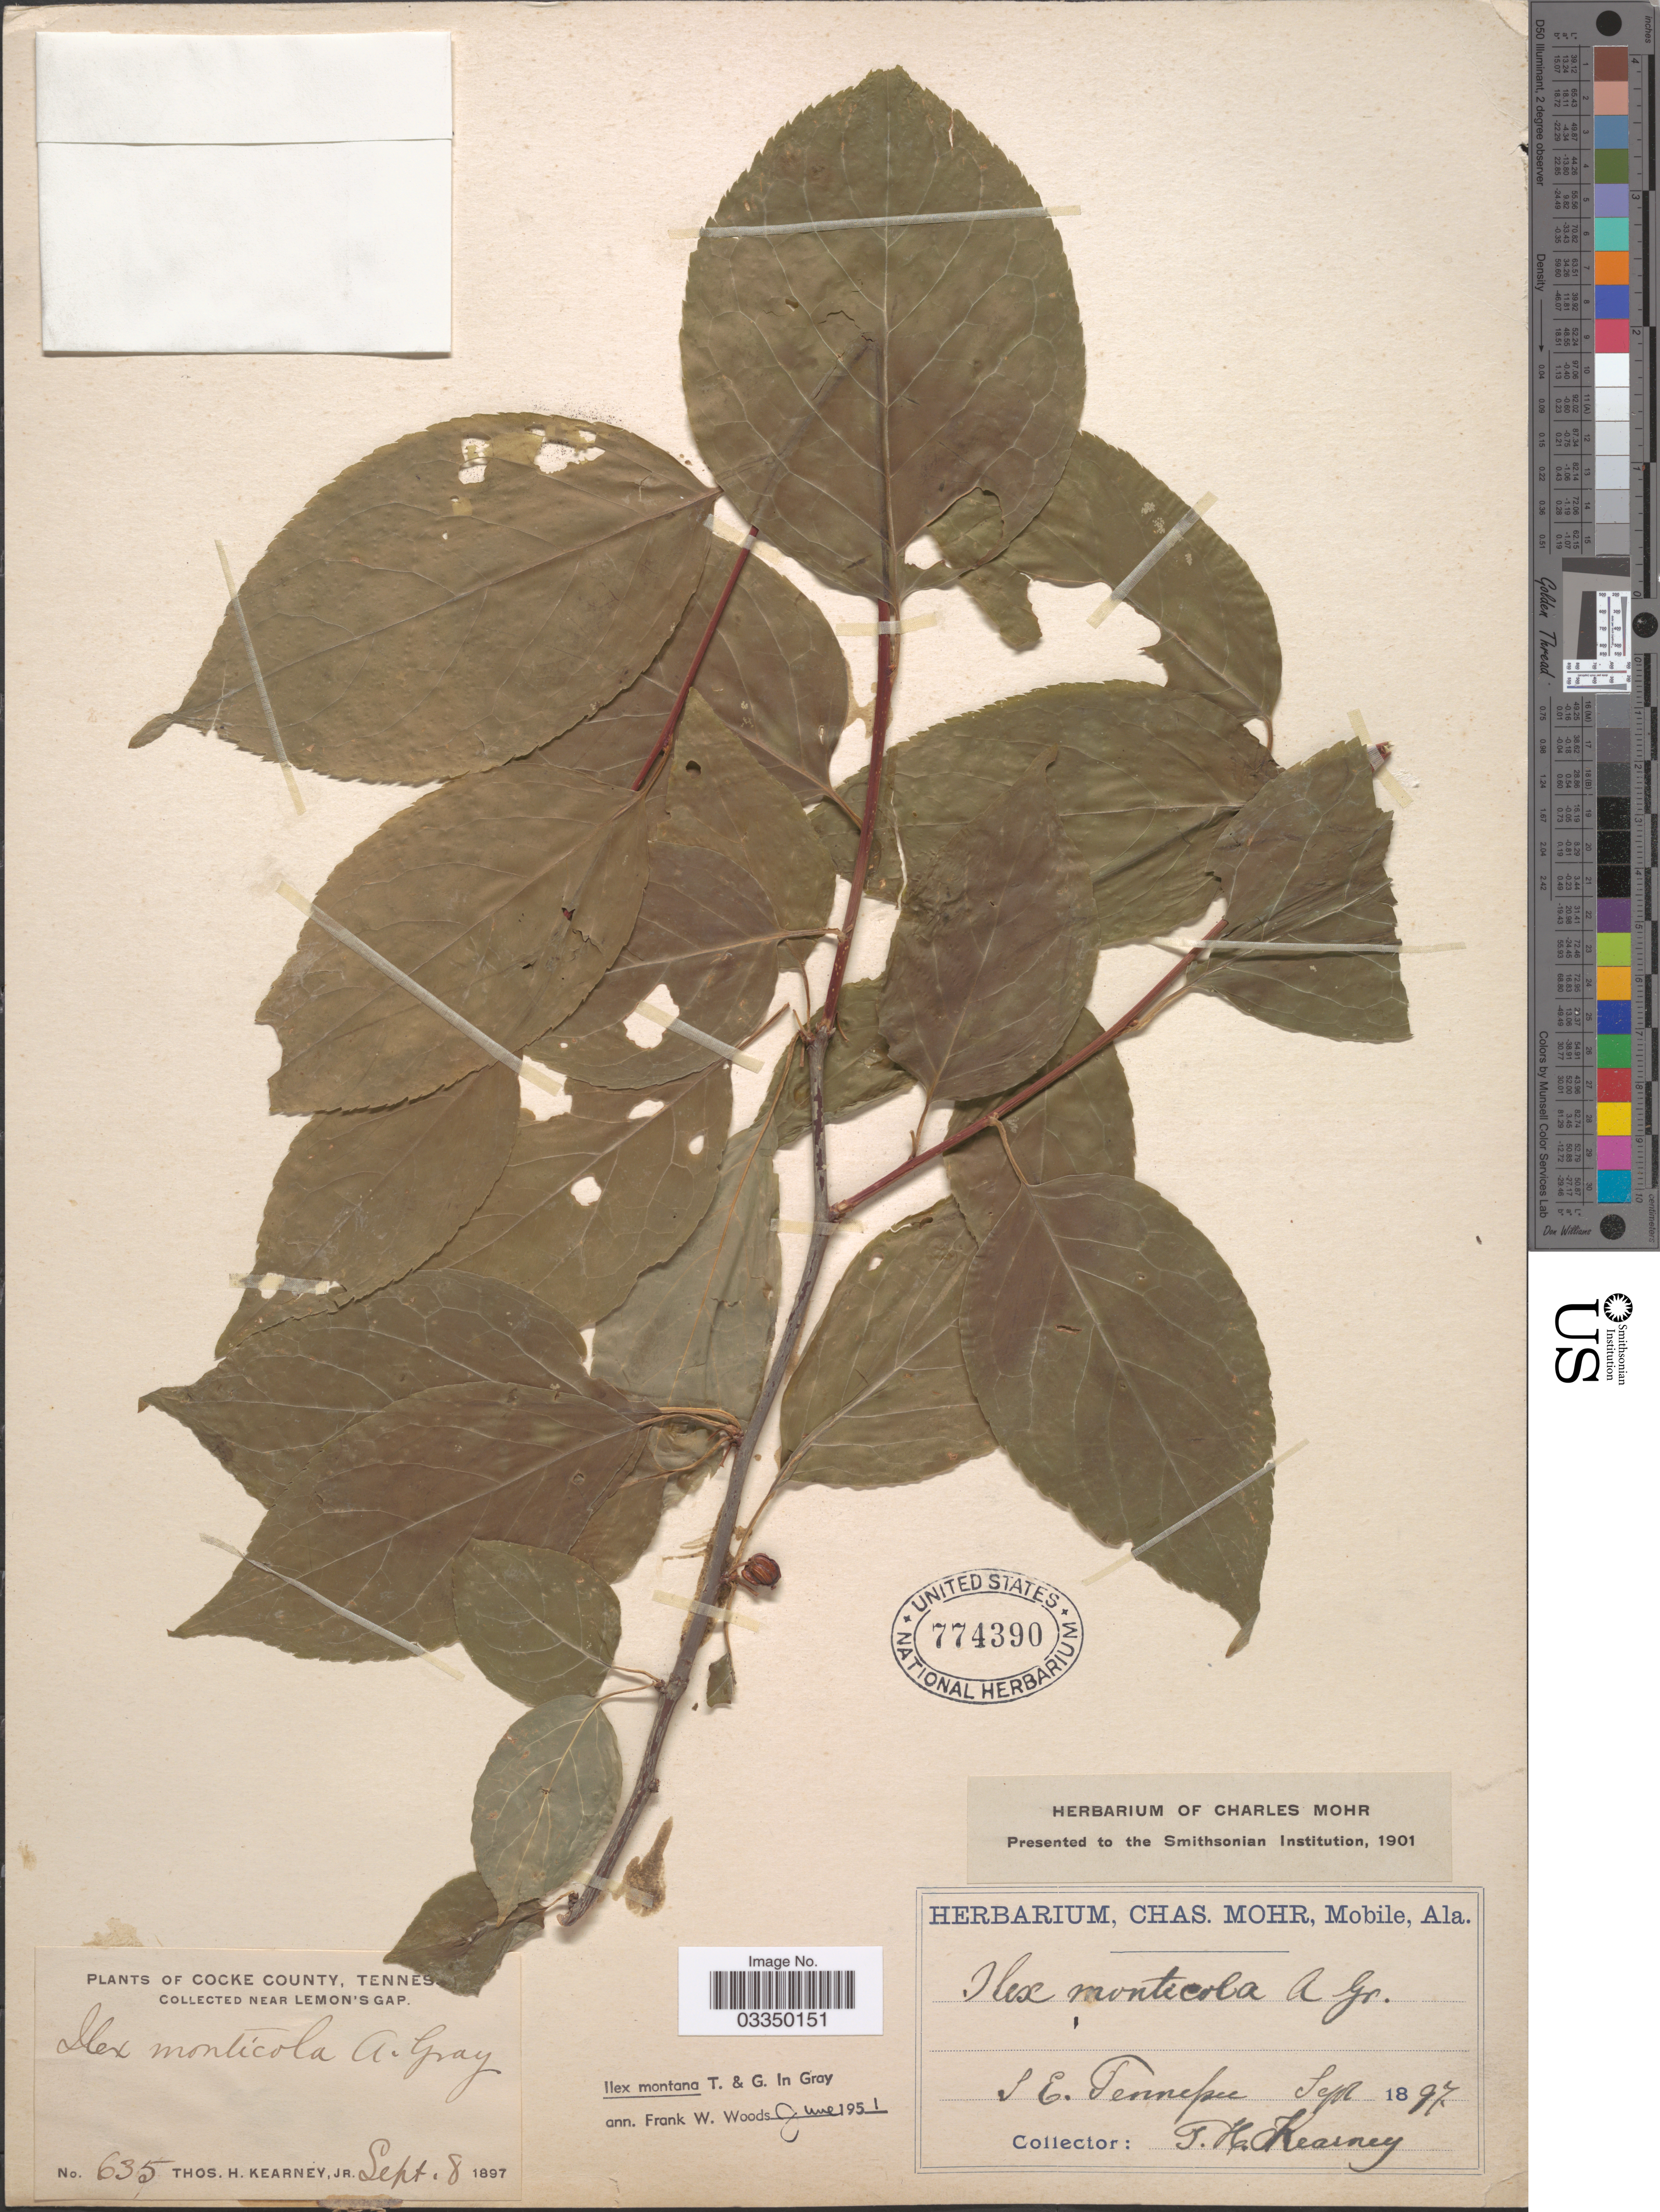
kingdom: Plantae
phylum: Tracheophyta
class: Magnoliopsida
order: Aquifoliales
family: Aquifoliaceae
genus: Ilex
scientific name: Ilex montana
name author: Torr. & A. Gray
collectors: T. H. Kearney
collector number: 635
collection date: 1897-09-08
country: United States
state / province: Tennessee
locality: Cocke County. Near Lemon's Gap. S E. Tennessee.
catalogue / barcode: US 774390